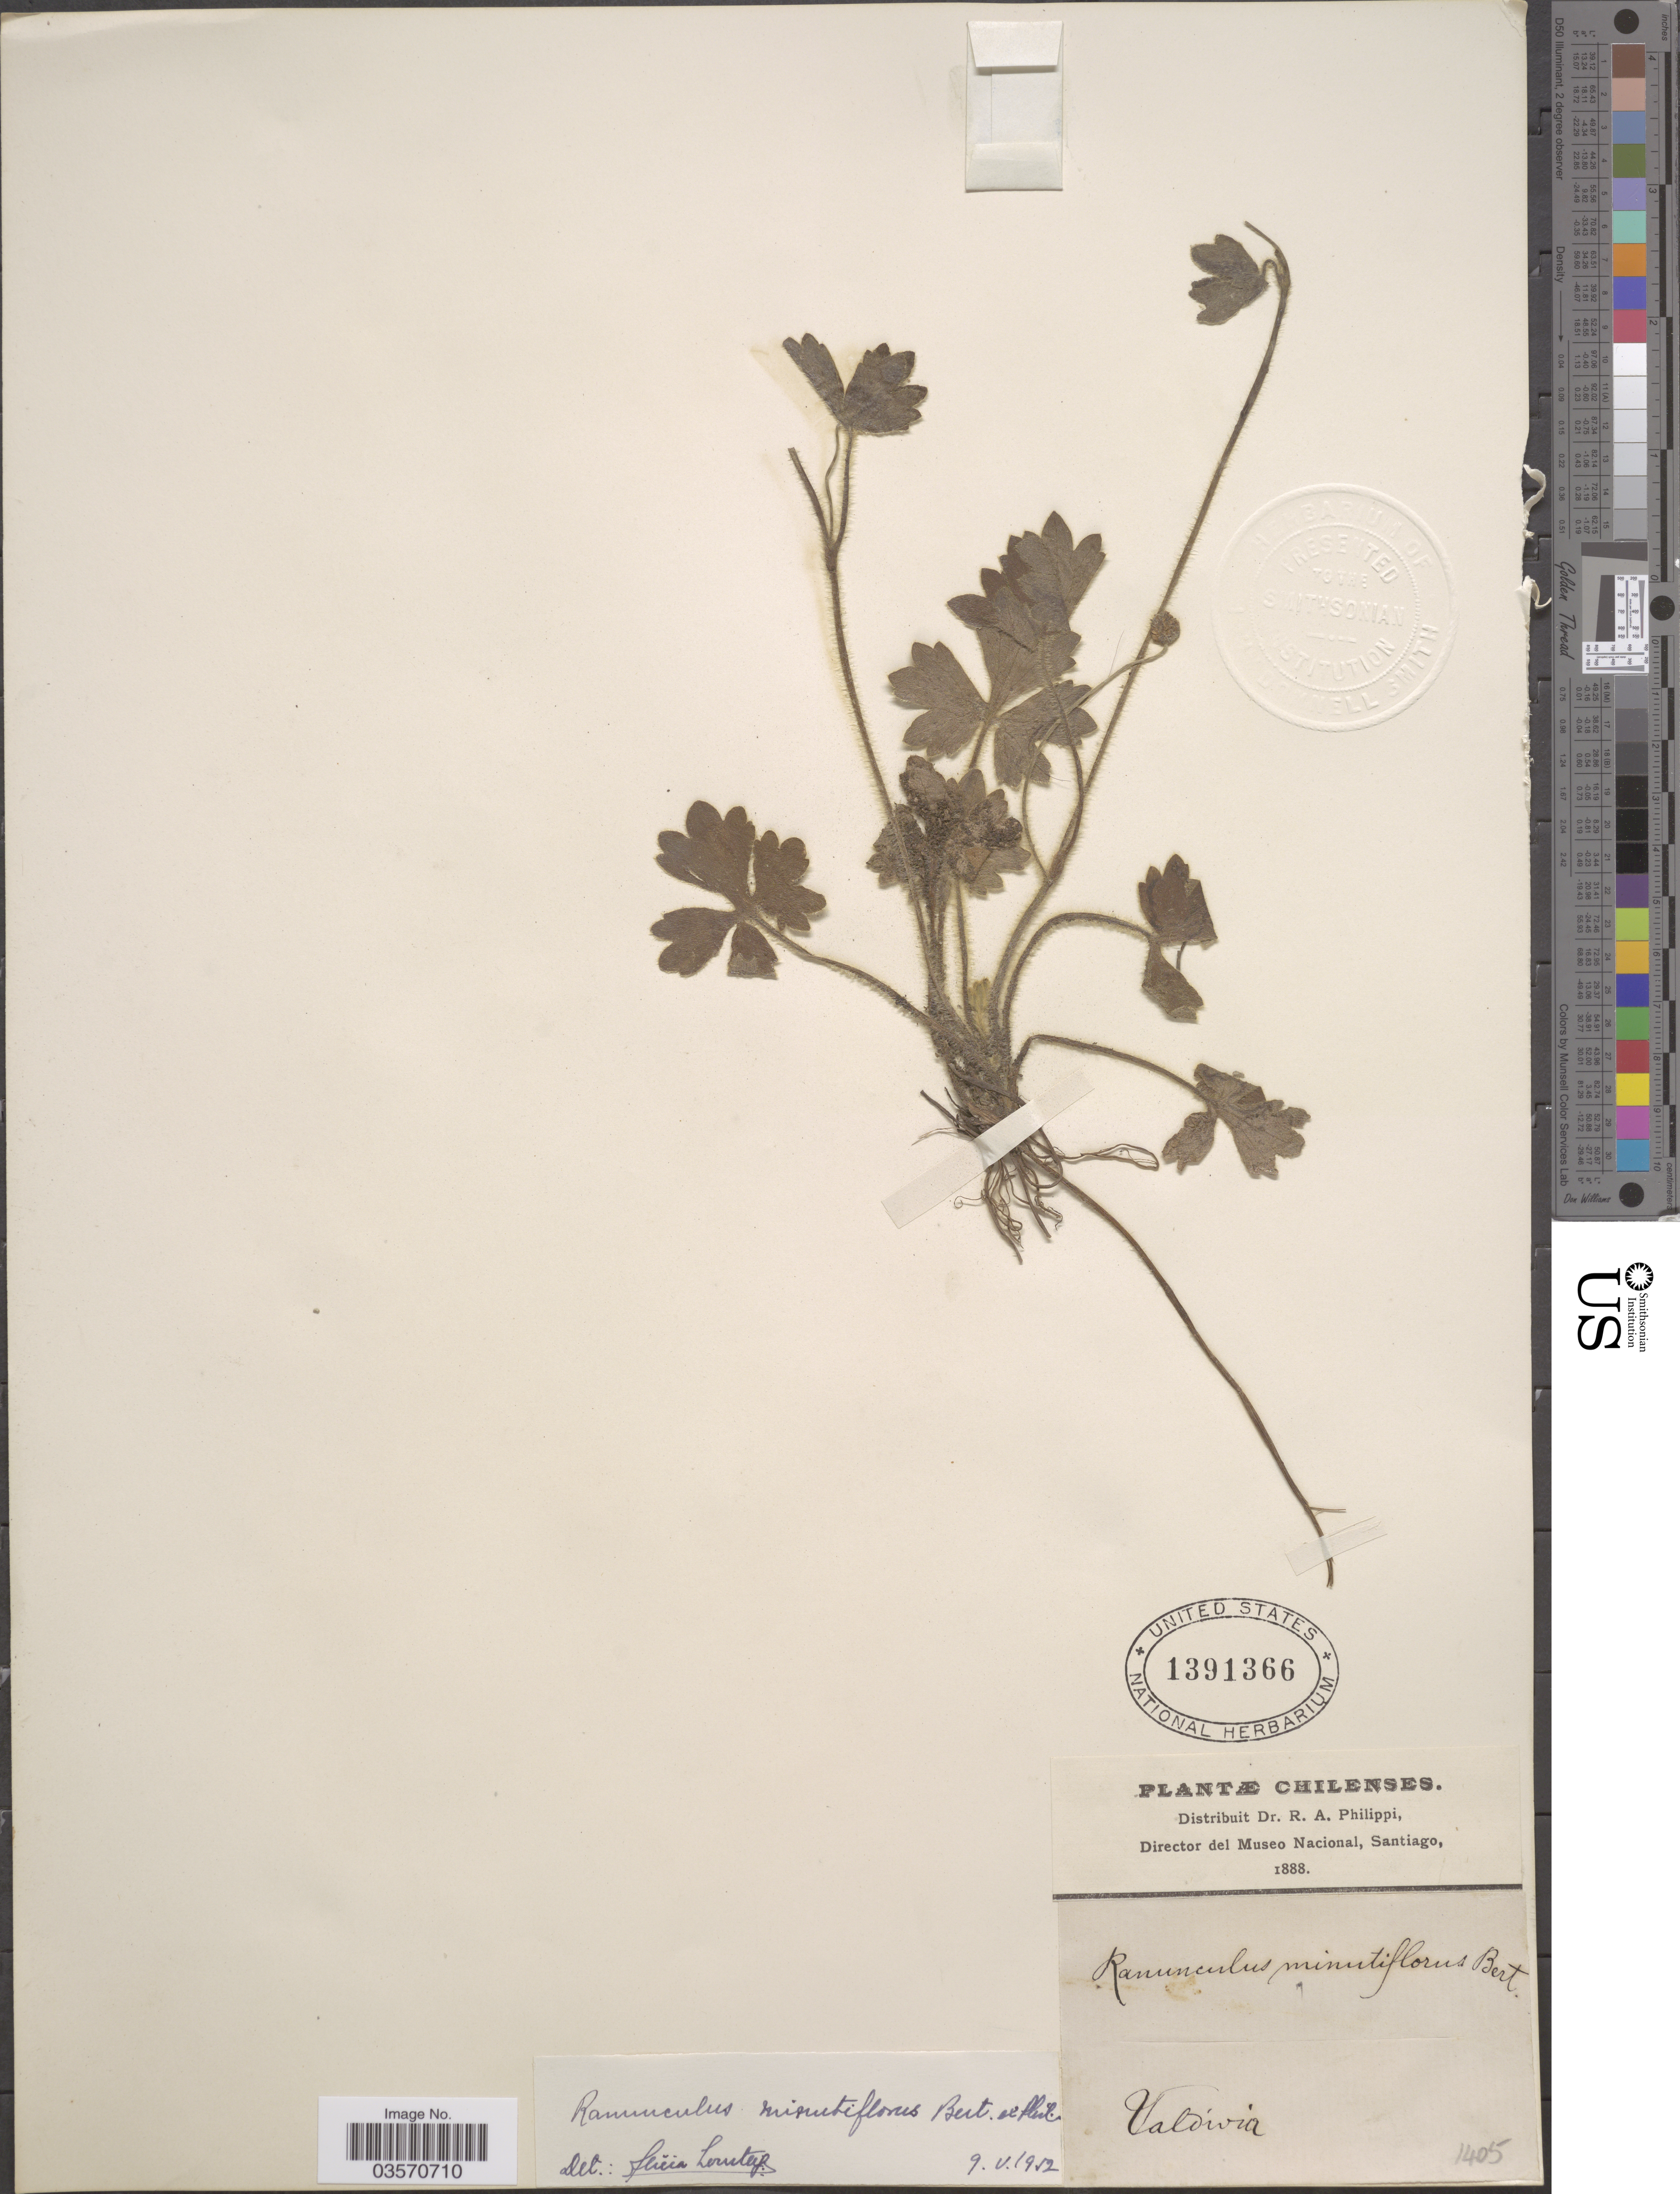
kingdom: Plantae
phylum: Tracheophyta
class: Magnoliopsida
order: Ranunculales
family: Ranunculaceae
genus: Ranunculus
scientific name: Ranunculus minutiflorus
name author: Bertero ex Phil.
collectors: ex. herb. R.A. Philippi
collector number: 1405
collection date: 1888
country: Chile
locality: Valdivia.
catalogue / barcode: US 1391366